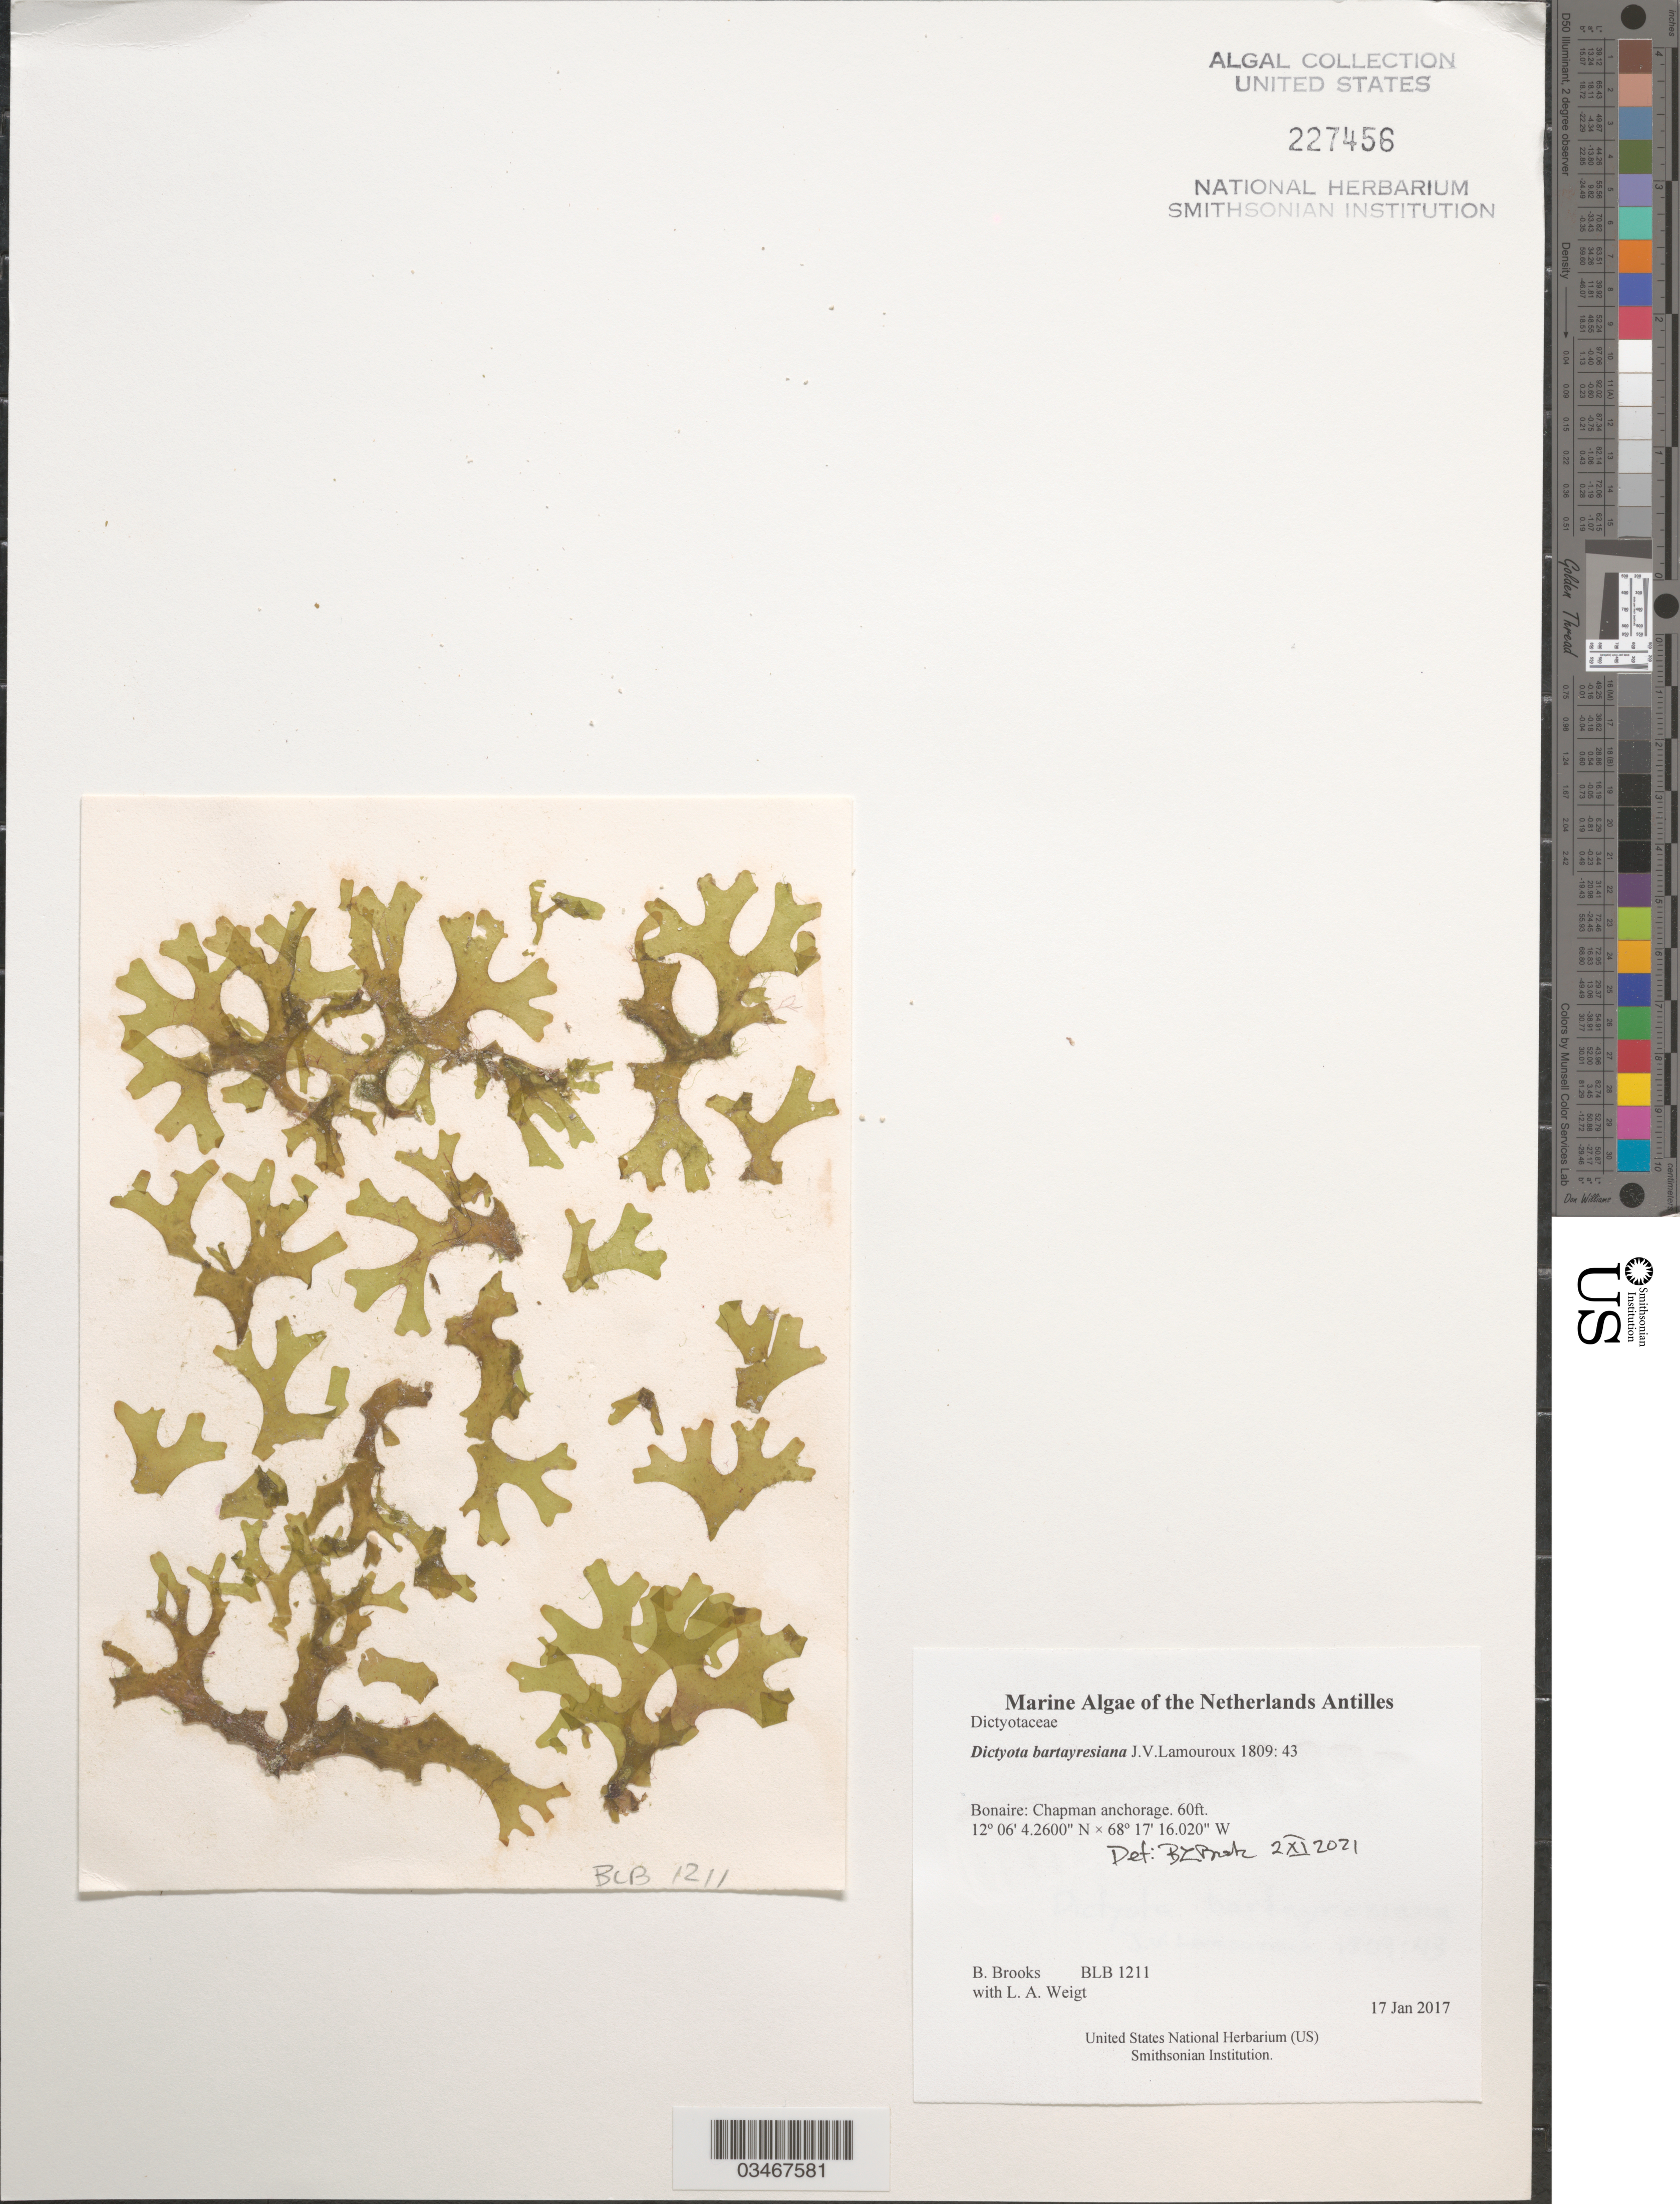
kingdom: Chromista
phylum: Ochrophyta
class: Phaeophyceae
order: Dictyotales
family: Dictyotaceae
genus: Dictyota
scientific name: Dictyota bartayresiana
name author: J.V.Lamouroux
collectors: B. Brooks & L. A. Weigt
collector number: BLB 1211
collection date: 2017-01-17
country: Netherlands Antilles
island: Bonaire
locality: Chapman anchorage.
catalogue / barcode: US 227456